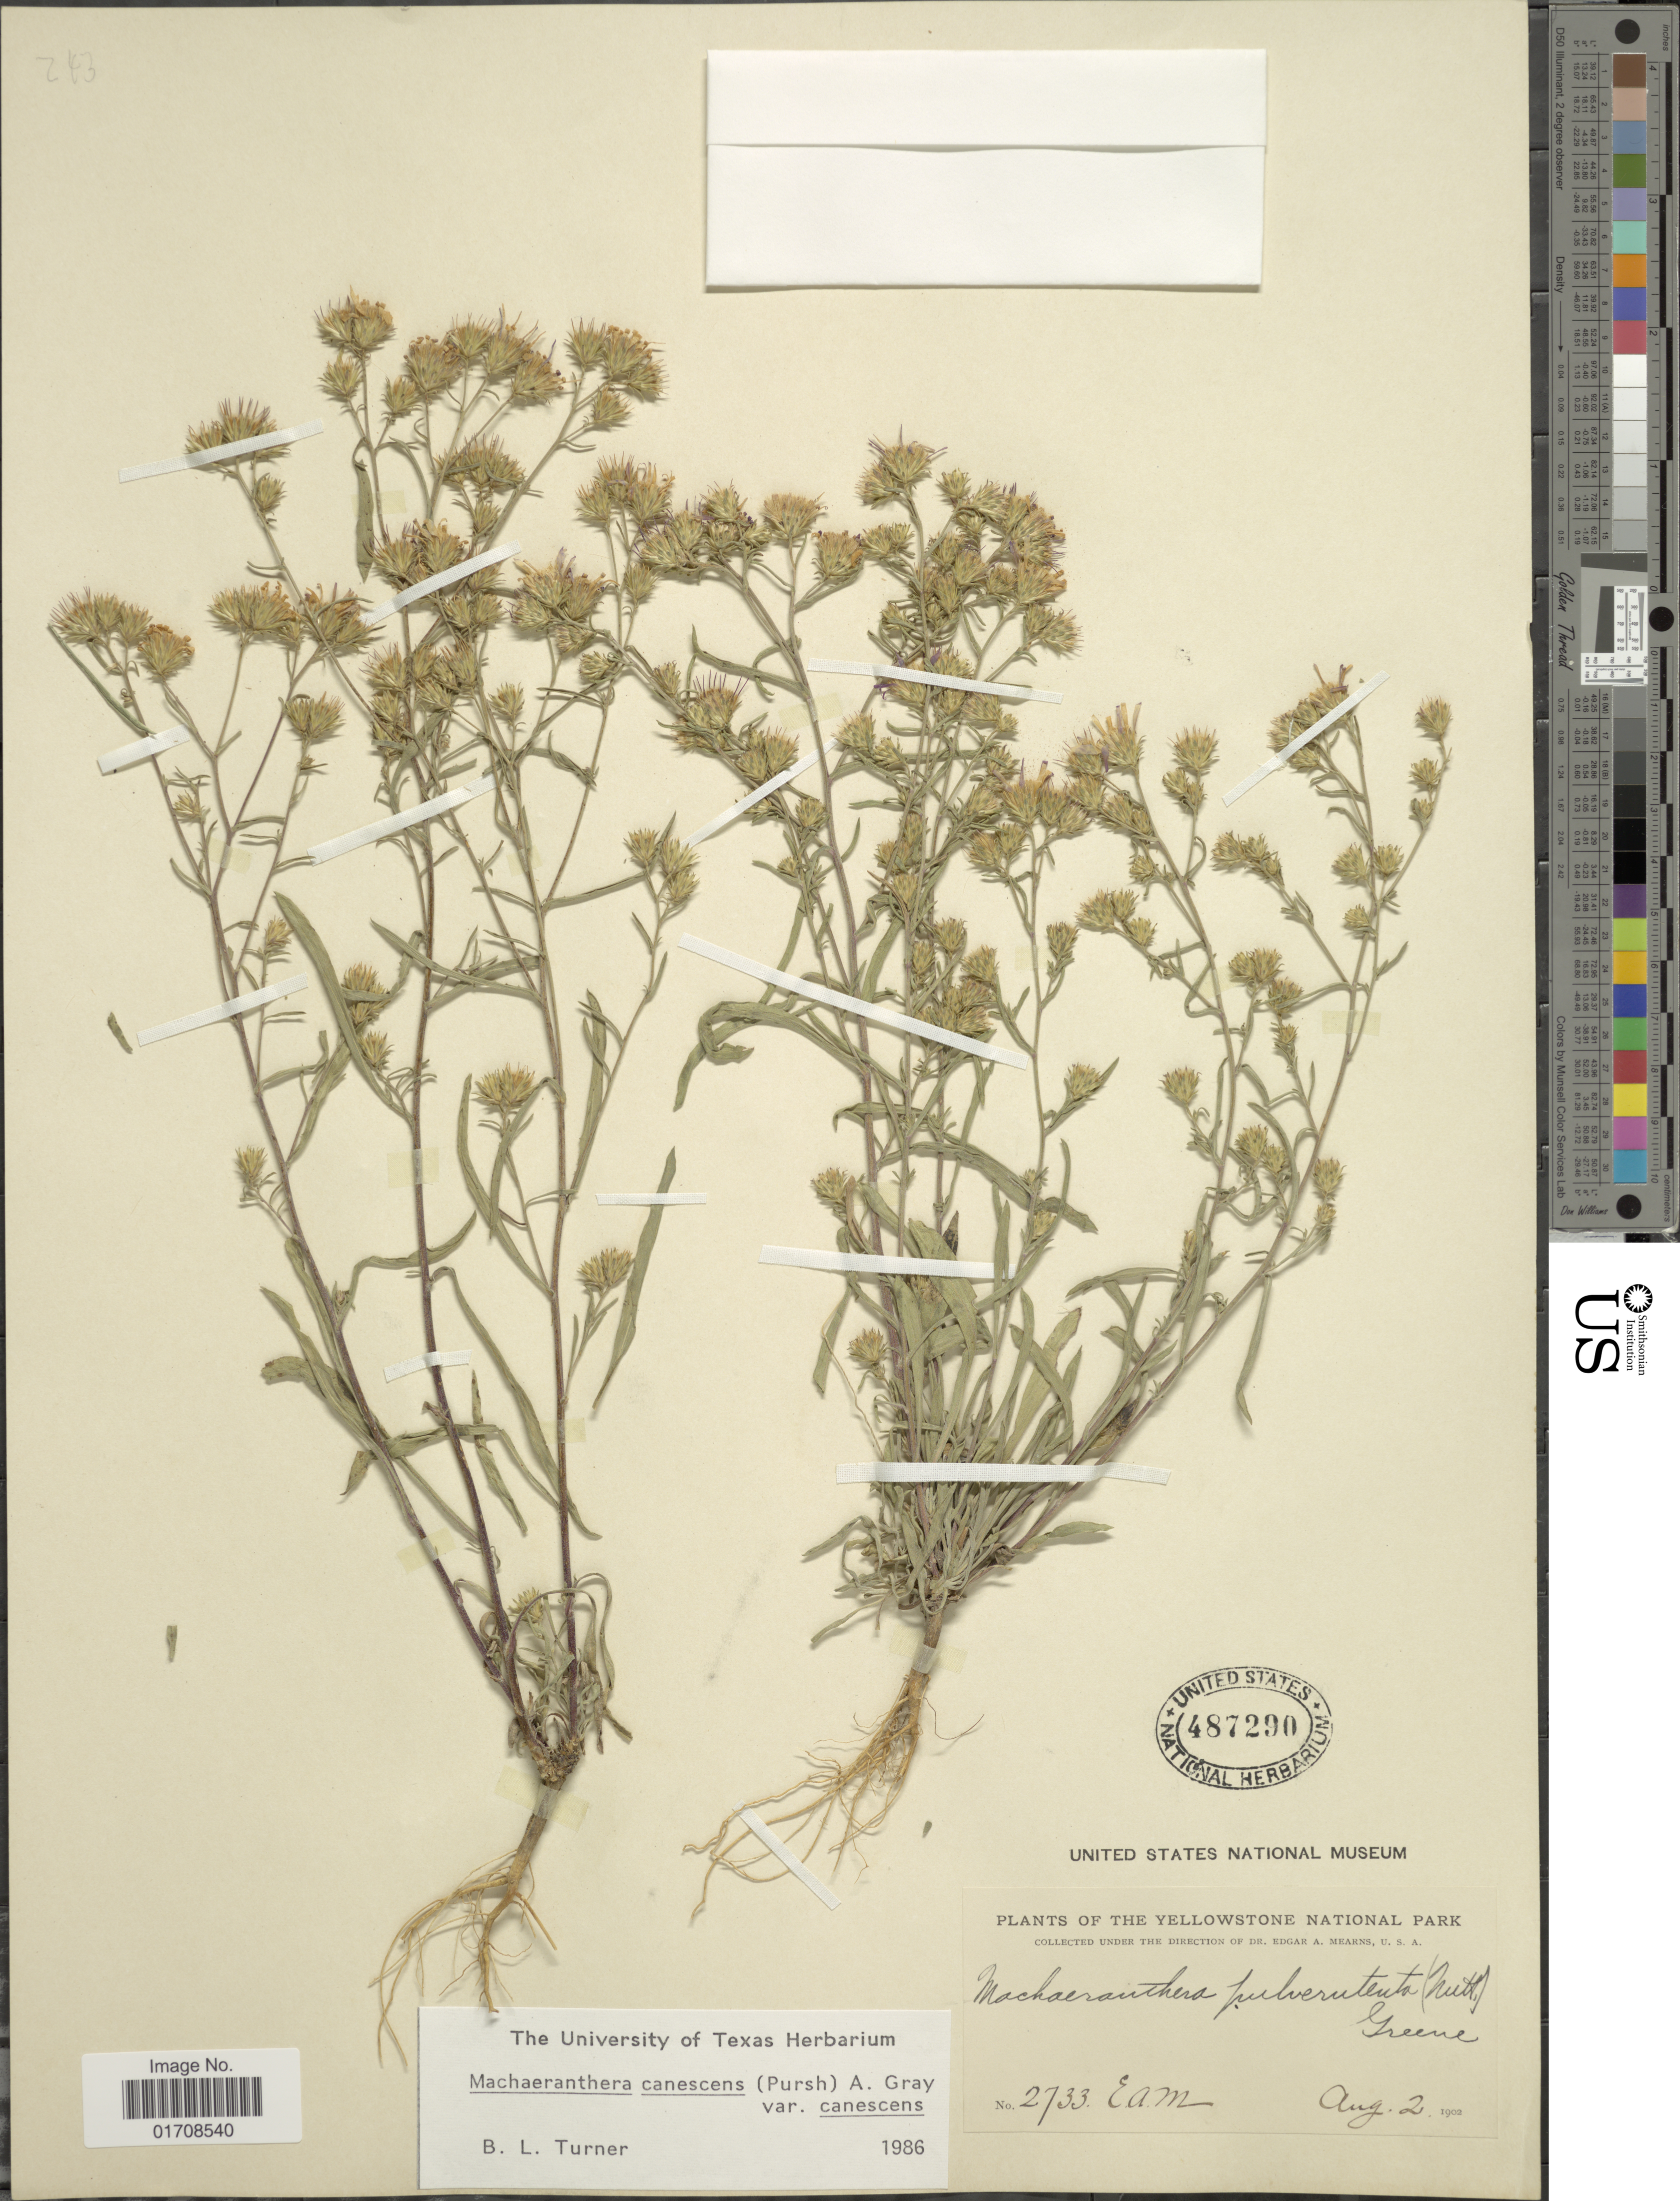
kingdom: Plantae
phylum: Tracheophyta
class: Magnoliopsida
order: Asterales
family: Asteraceae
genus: Machaeranthera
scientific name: Machaeranthera canescens var. canescens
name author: (Pursh) A. Gray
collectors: E. A. Mearns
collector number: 2733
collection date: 1902-08-02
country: United States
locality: Yellowstone National Park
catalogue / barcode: US 487290